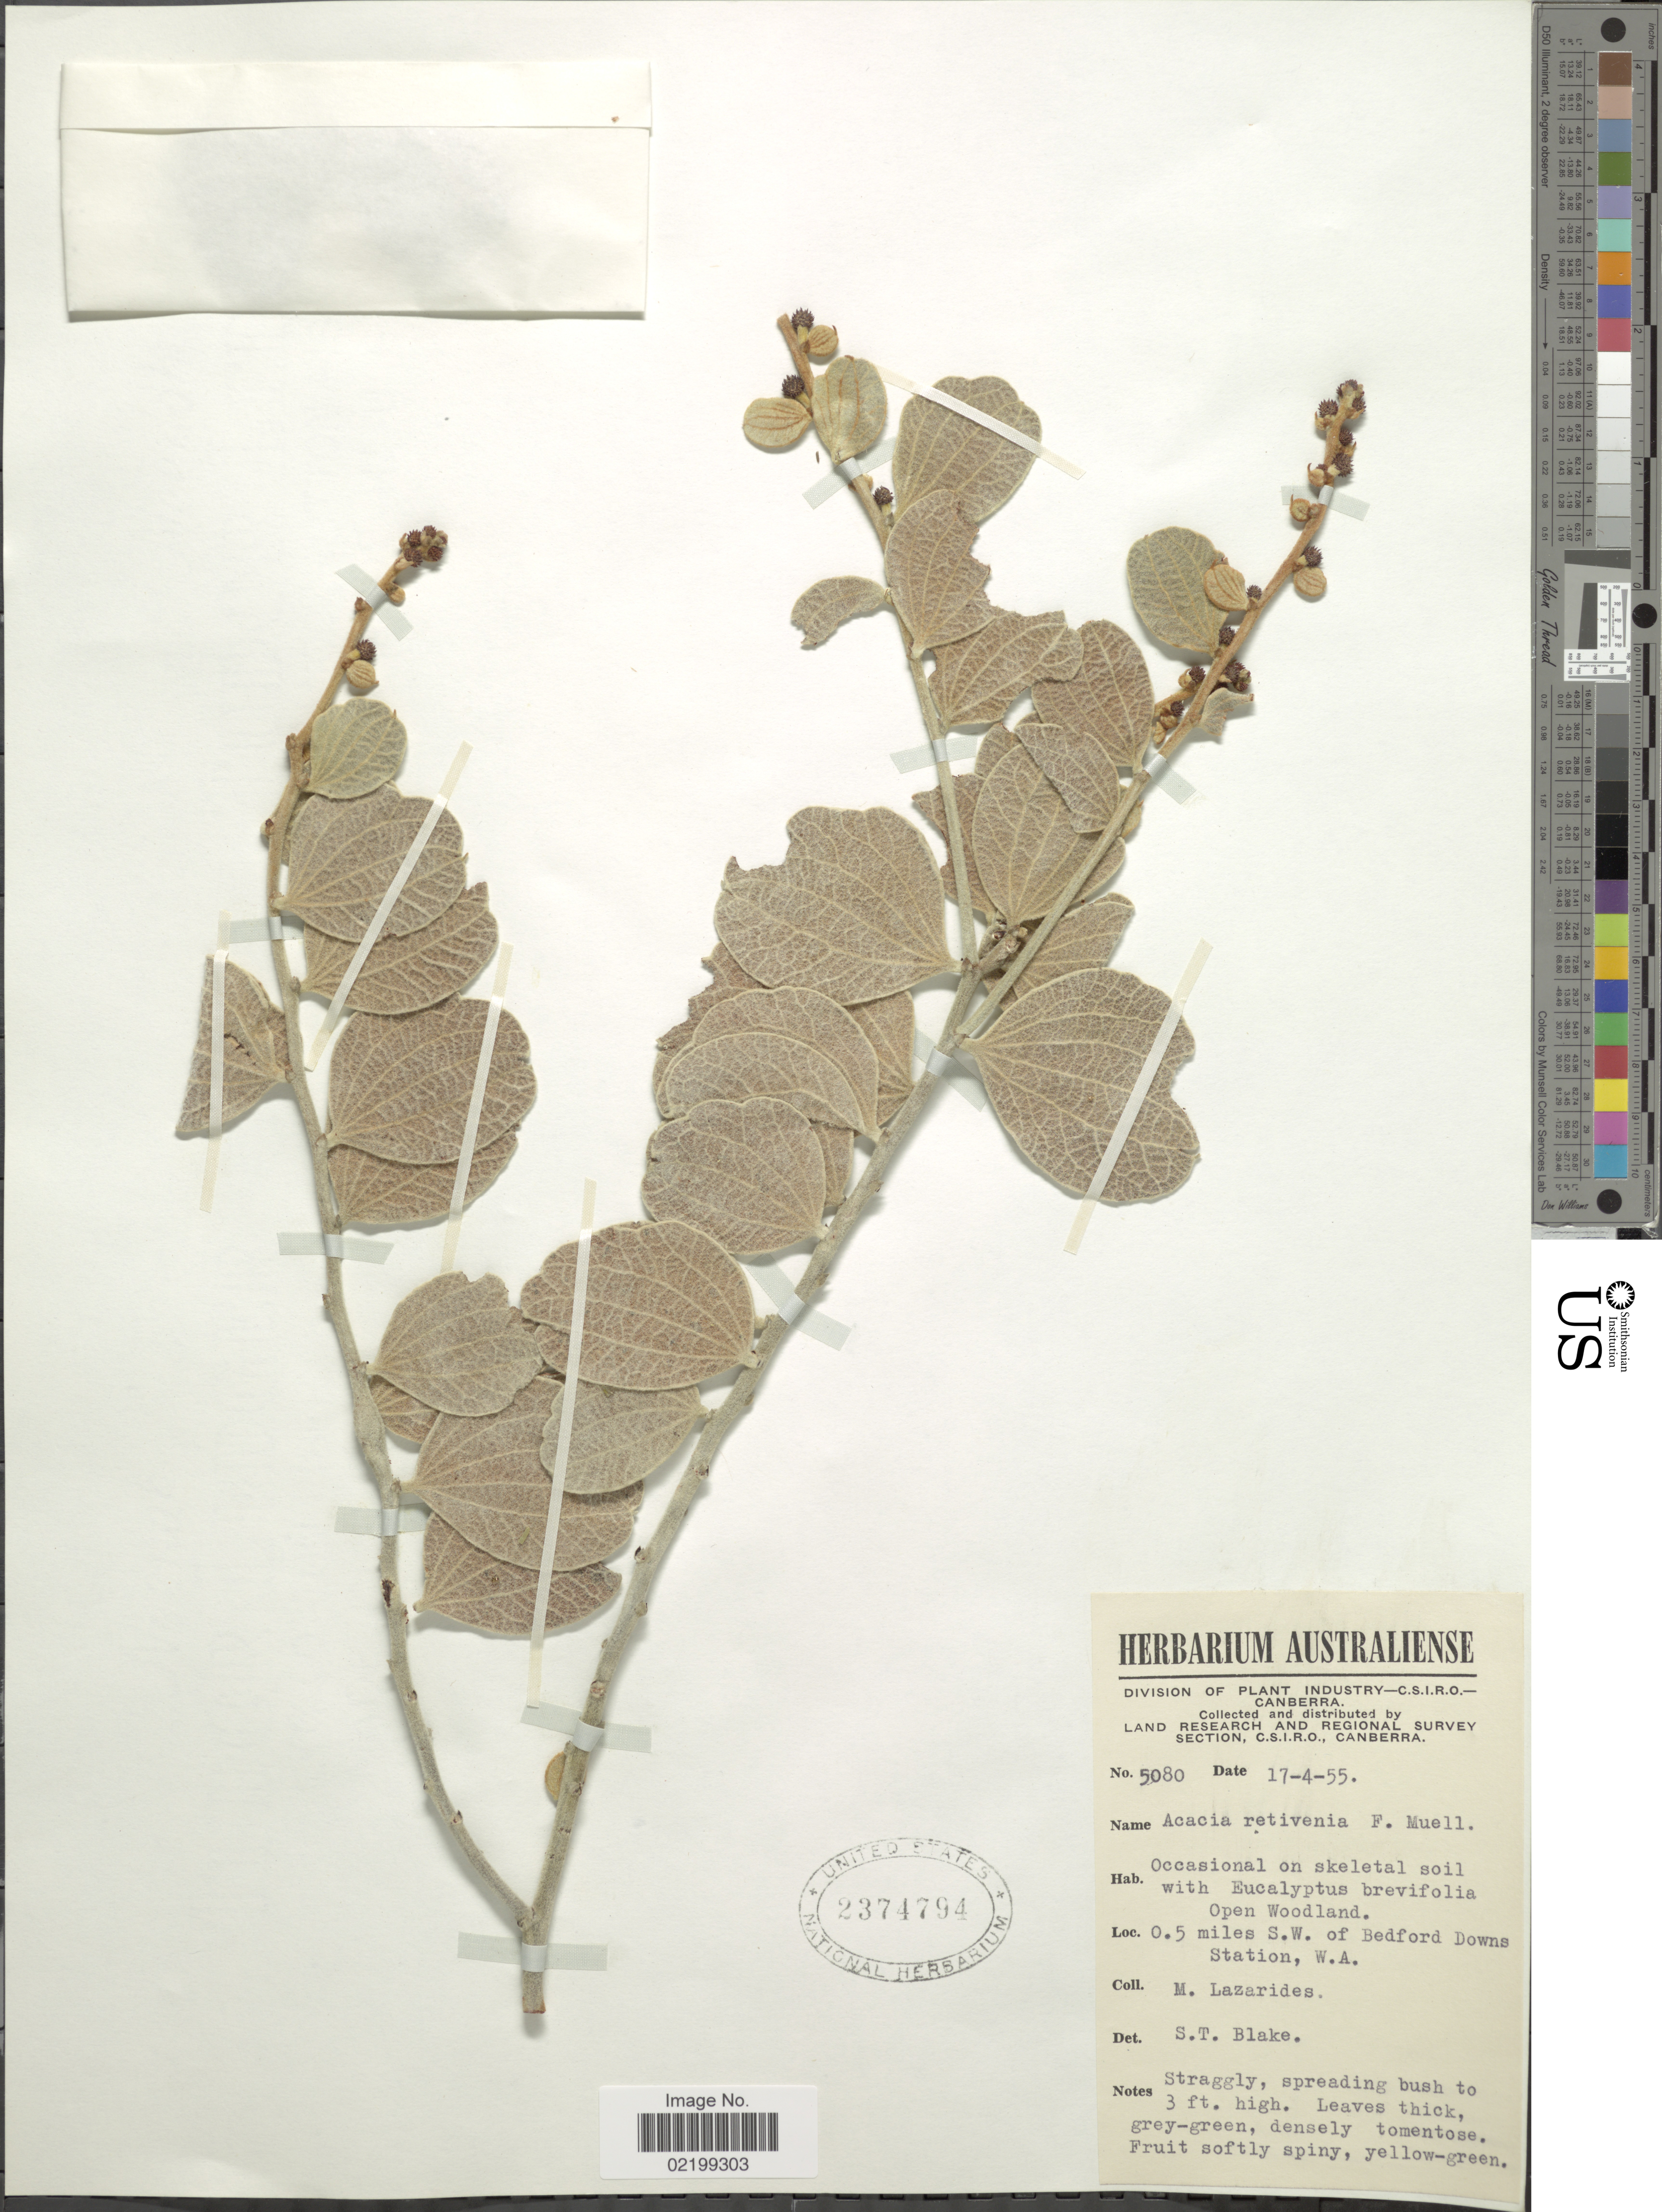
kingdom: Plantae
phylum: Tracheophyta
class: Magnoliopsida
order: Fabales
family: Fabaceae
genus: Acacia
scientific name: Acacia retivenea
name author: F. Muell.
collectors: M. Lazarides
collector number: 5080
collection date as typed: Transcribed d/m/y: 17/4/55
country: Australia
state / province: Western Australia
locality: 0.5 miles S.W. of Bedford Downs Station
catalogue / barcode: US 2374794